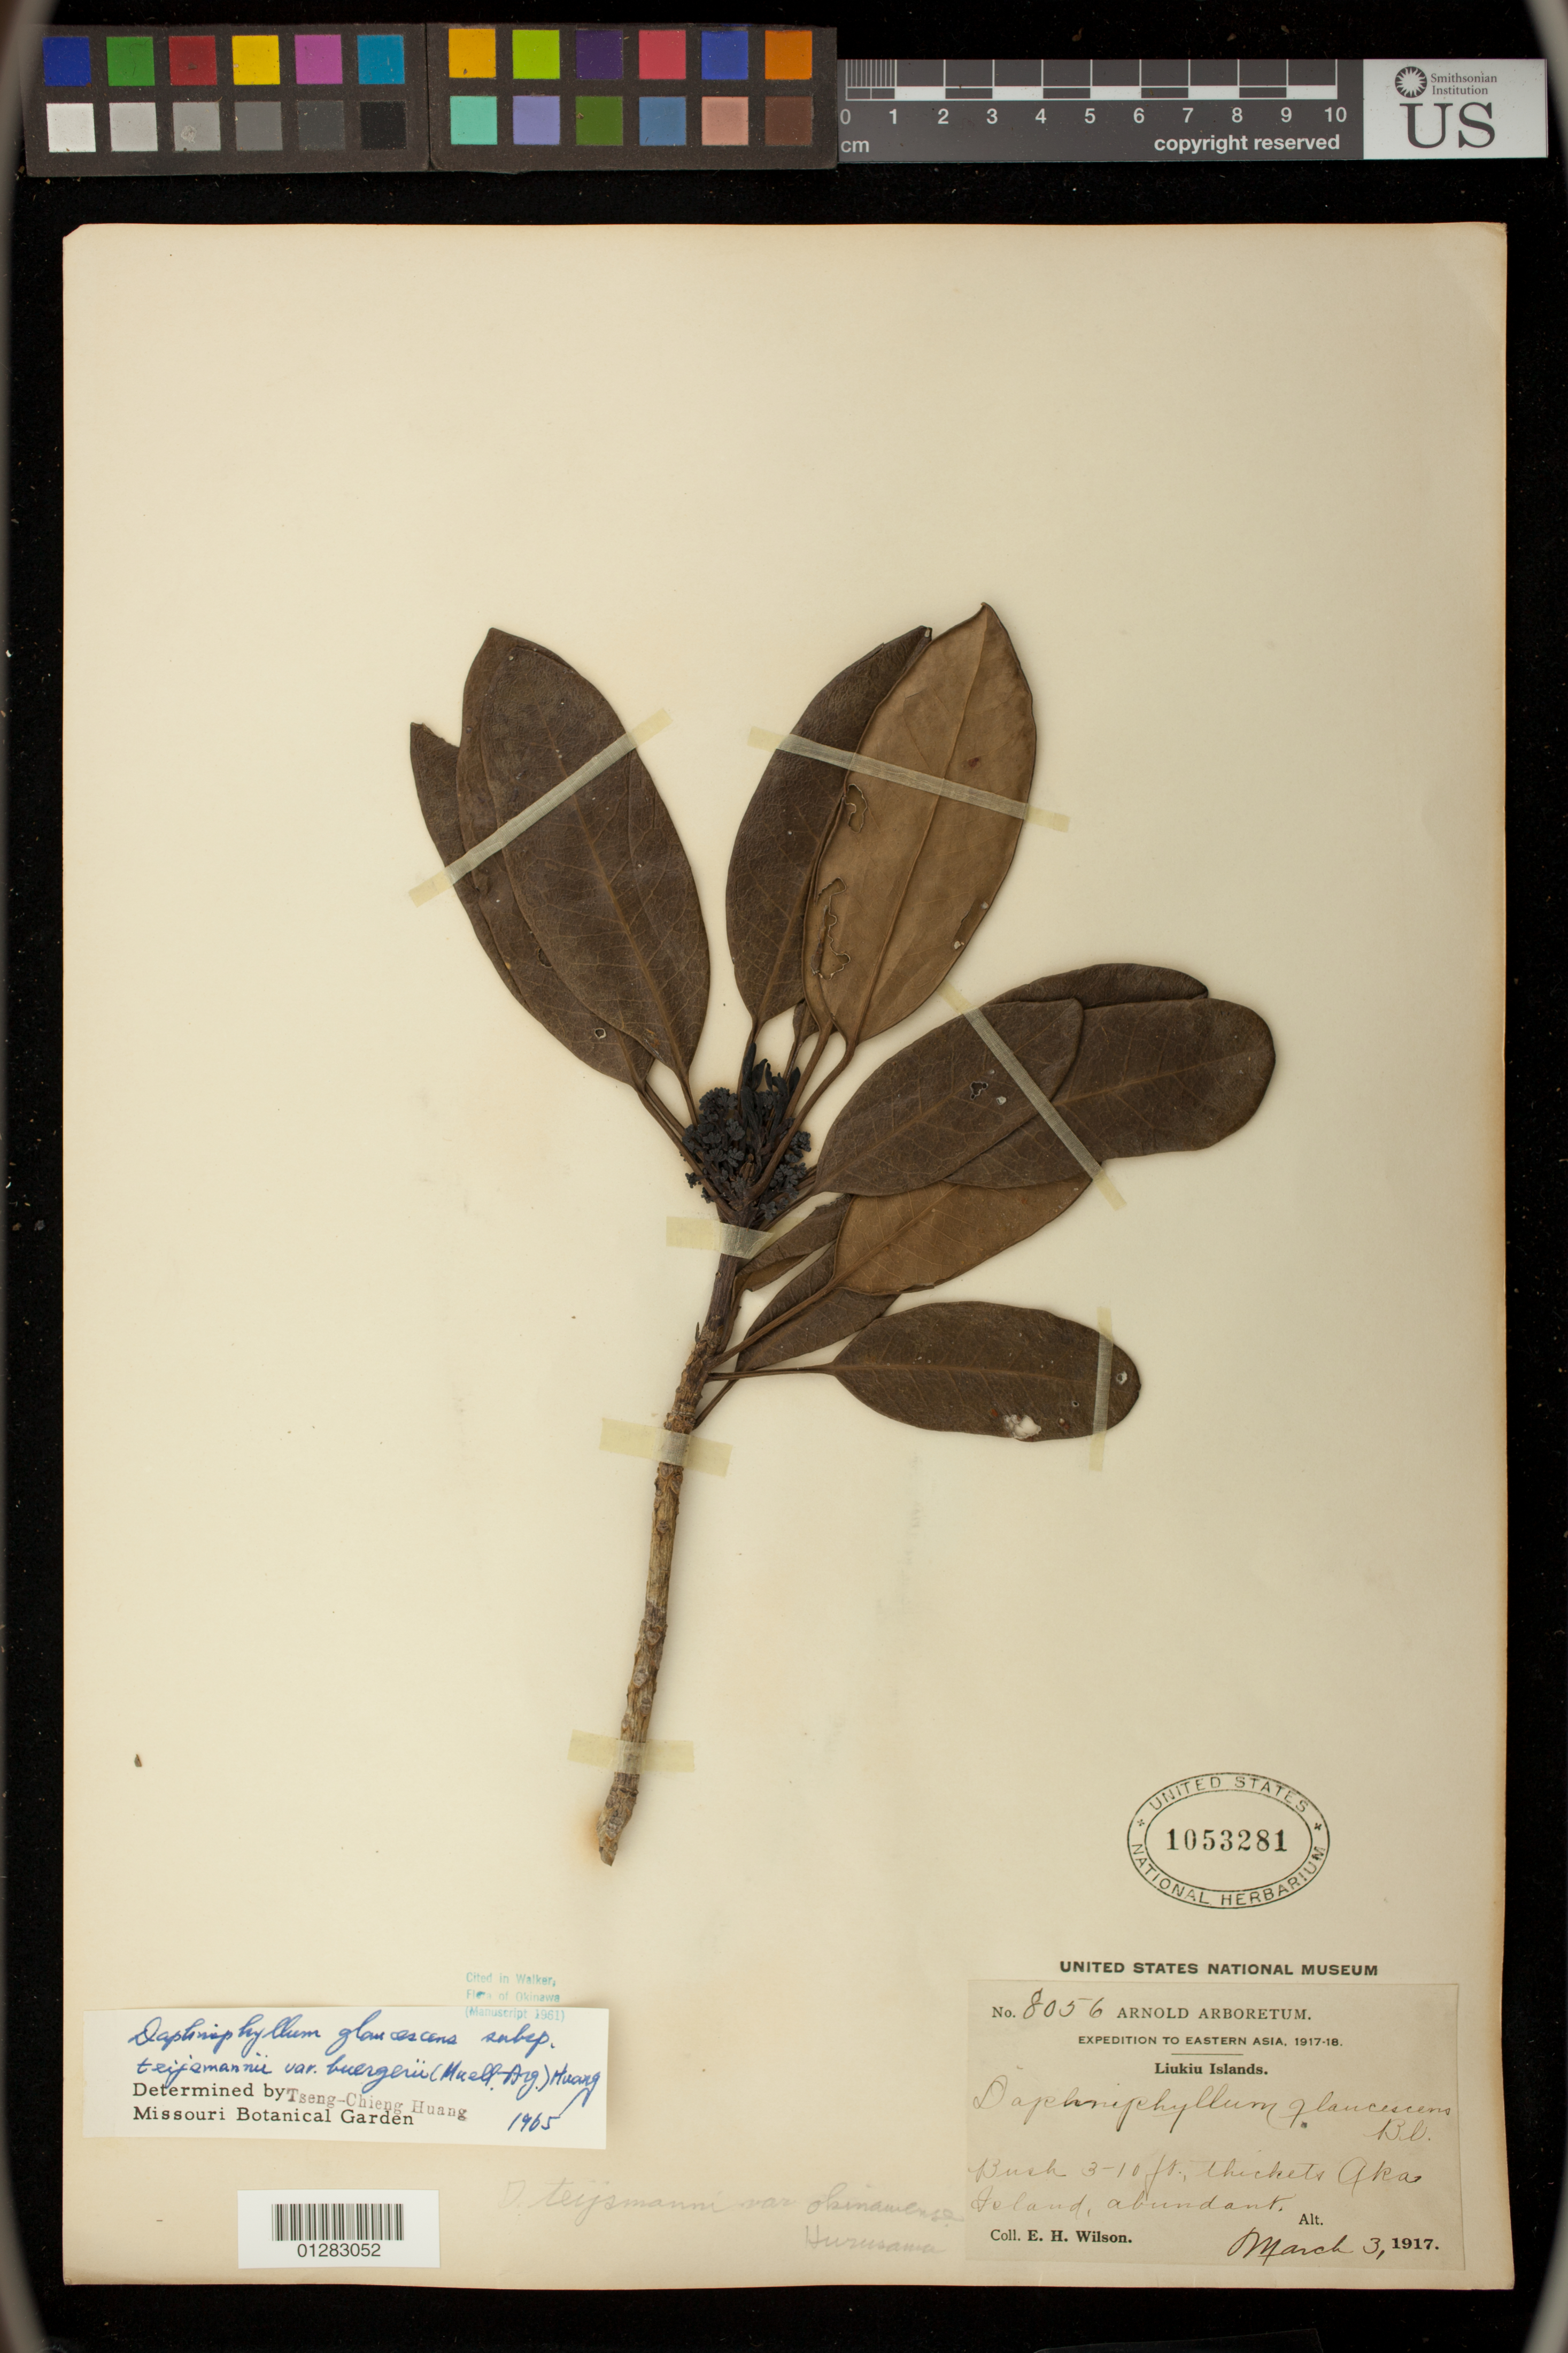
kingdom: Plantae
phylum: Tracheophyta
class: Magnoliopsida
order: Saxifragales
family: Daphniphyllaceae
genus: Daphniphyllum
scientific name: Daphniphyllum glaucescens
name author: Blume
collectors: E. H. Wilson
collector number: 8056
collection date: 1917-03-03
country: Japan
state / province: Okinawa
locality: Aka Island, Liukiu Islands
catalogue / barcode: US 1053281